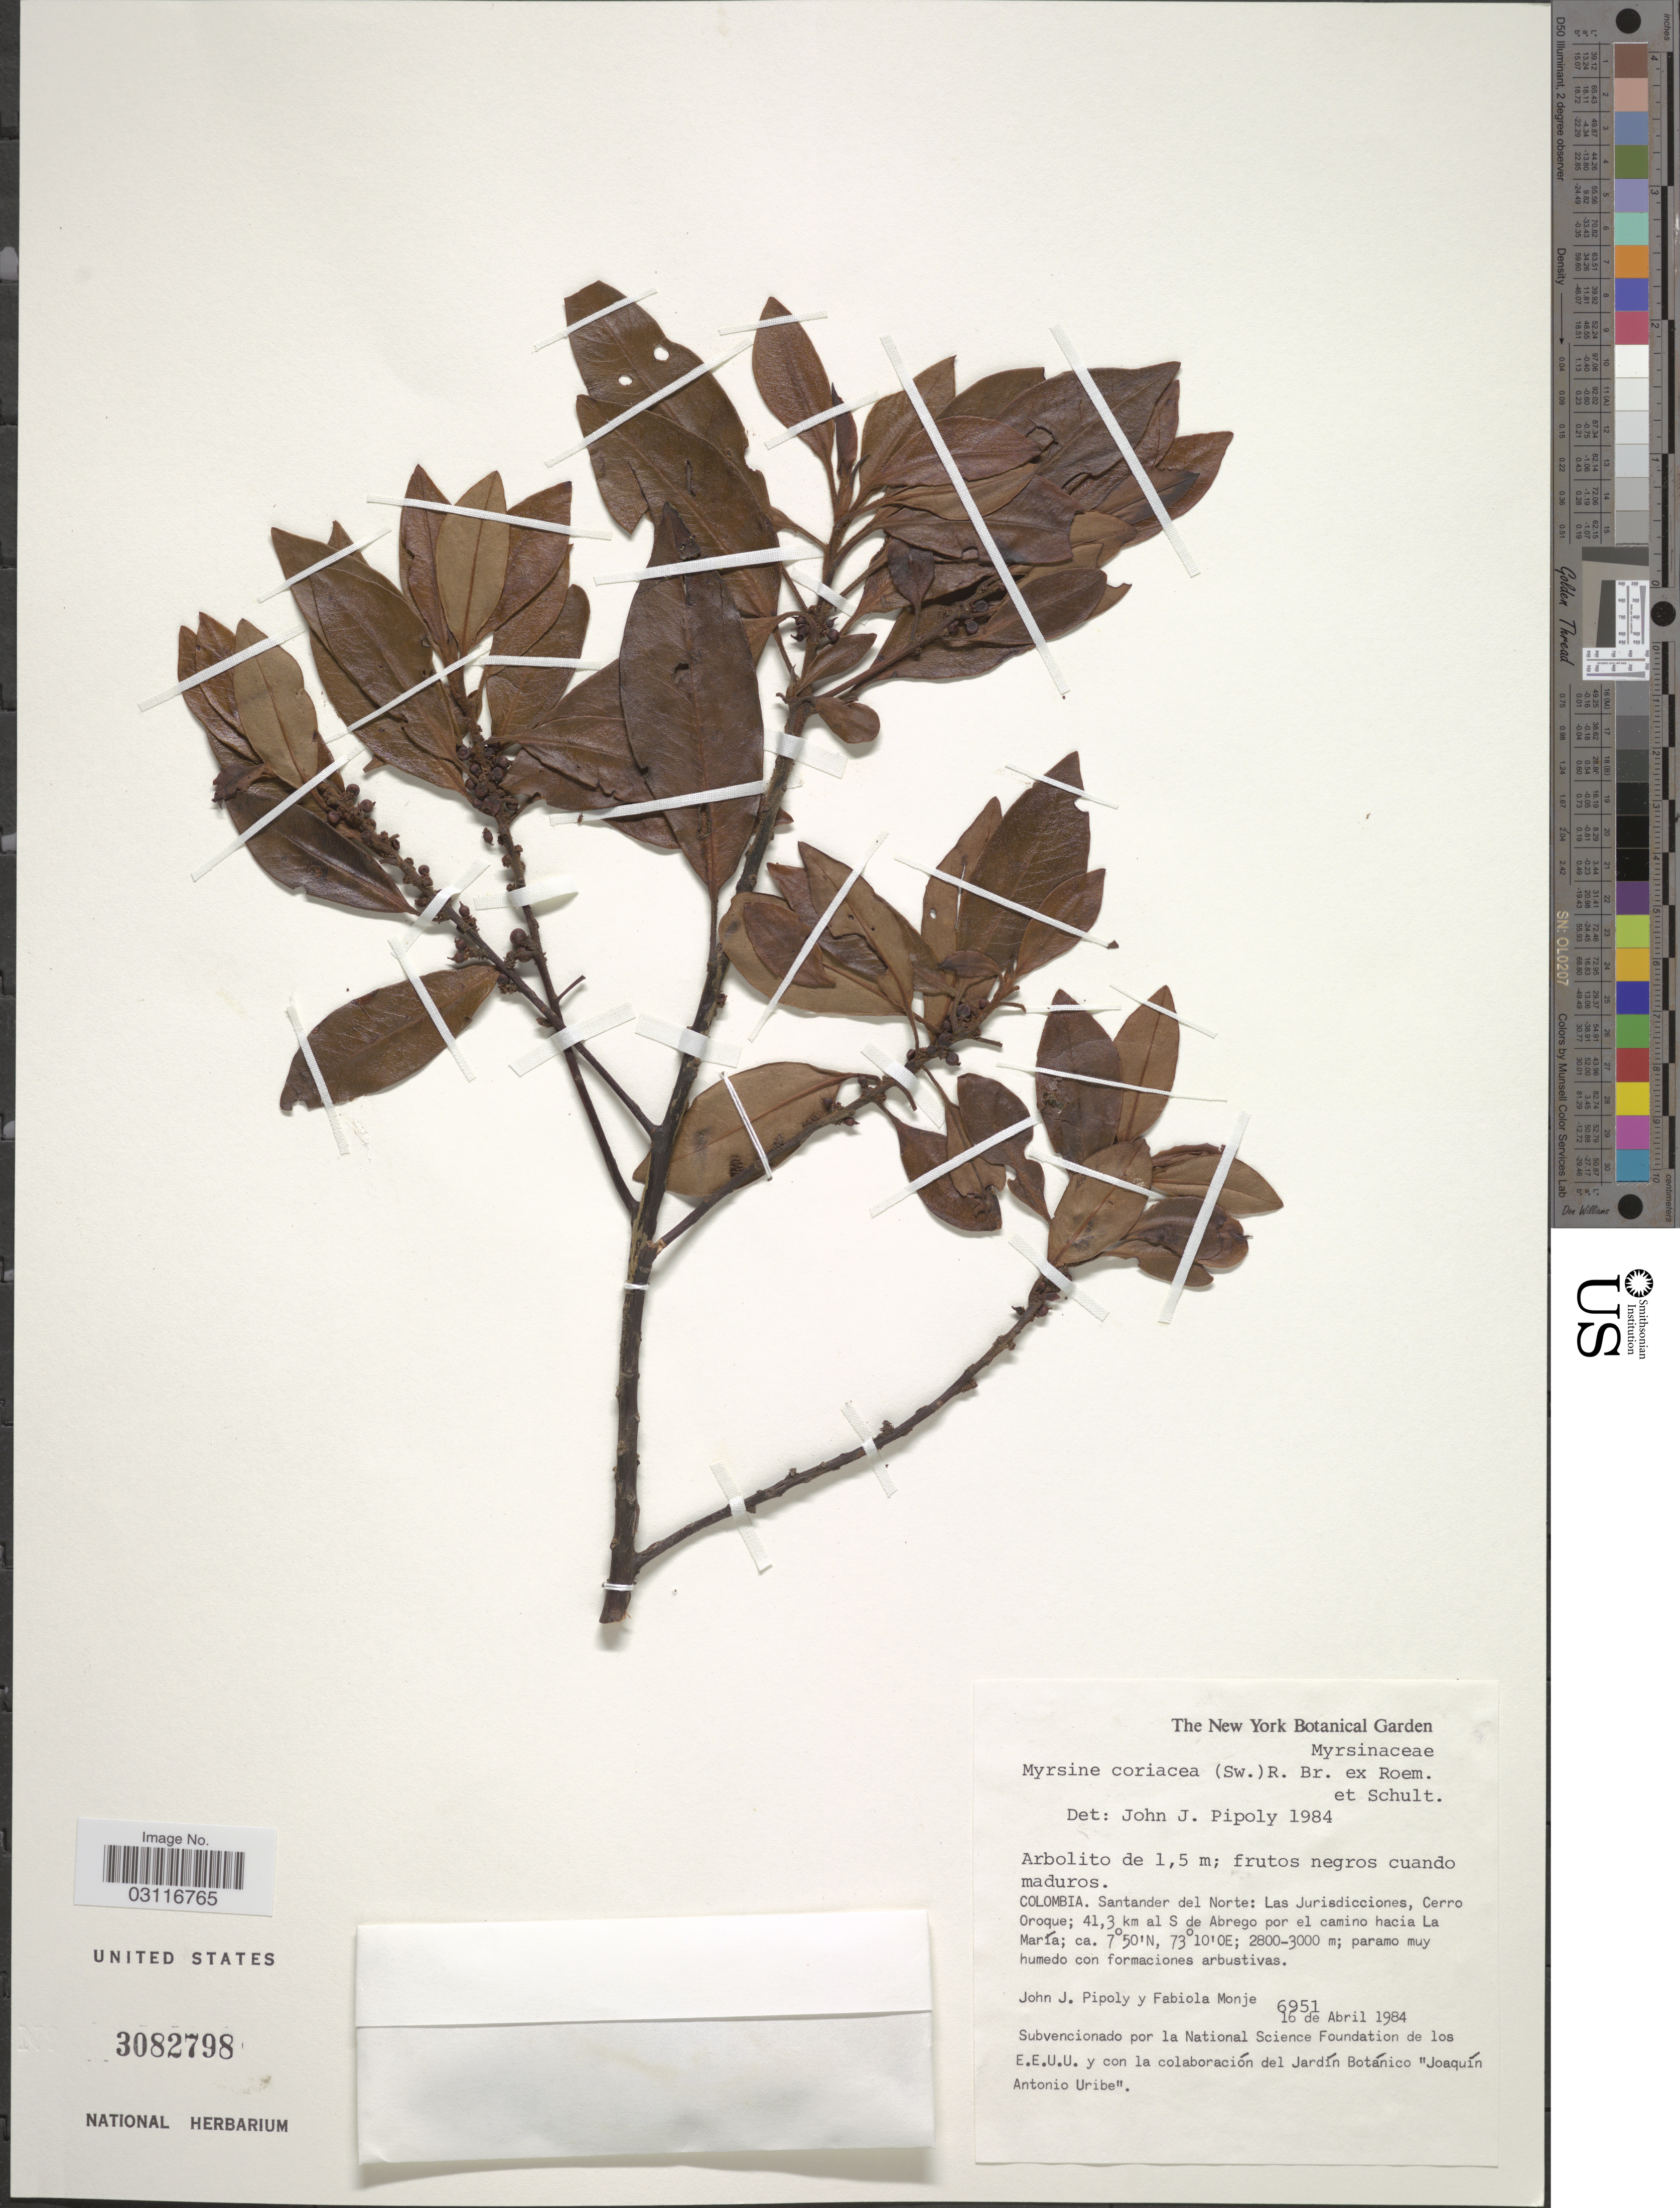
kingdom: Plantae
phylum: Tracheophyta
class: Magnoliopsida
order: Ericales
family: Primulaceae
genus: Myrsine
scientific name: Myrsine coriacea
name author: (Sw.) R. Br. ex Roem. & Schult.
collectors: J. J. Pipoly & F. Monje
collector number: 6951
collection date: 1984-04-16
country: Colombia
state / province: Norte de Santander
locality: Santander del Norte: Las Jurisdicciones, Cerro Oroque; 41.3 km al S de Abrego por el camino hacia La María.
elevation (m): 2800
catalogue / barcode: US 3082798